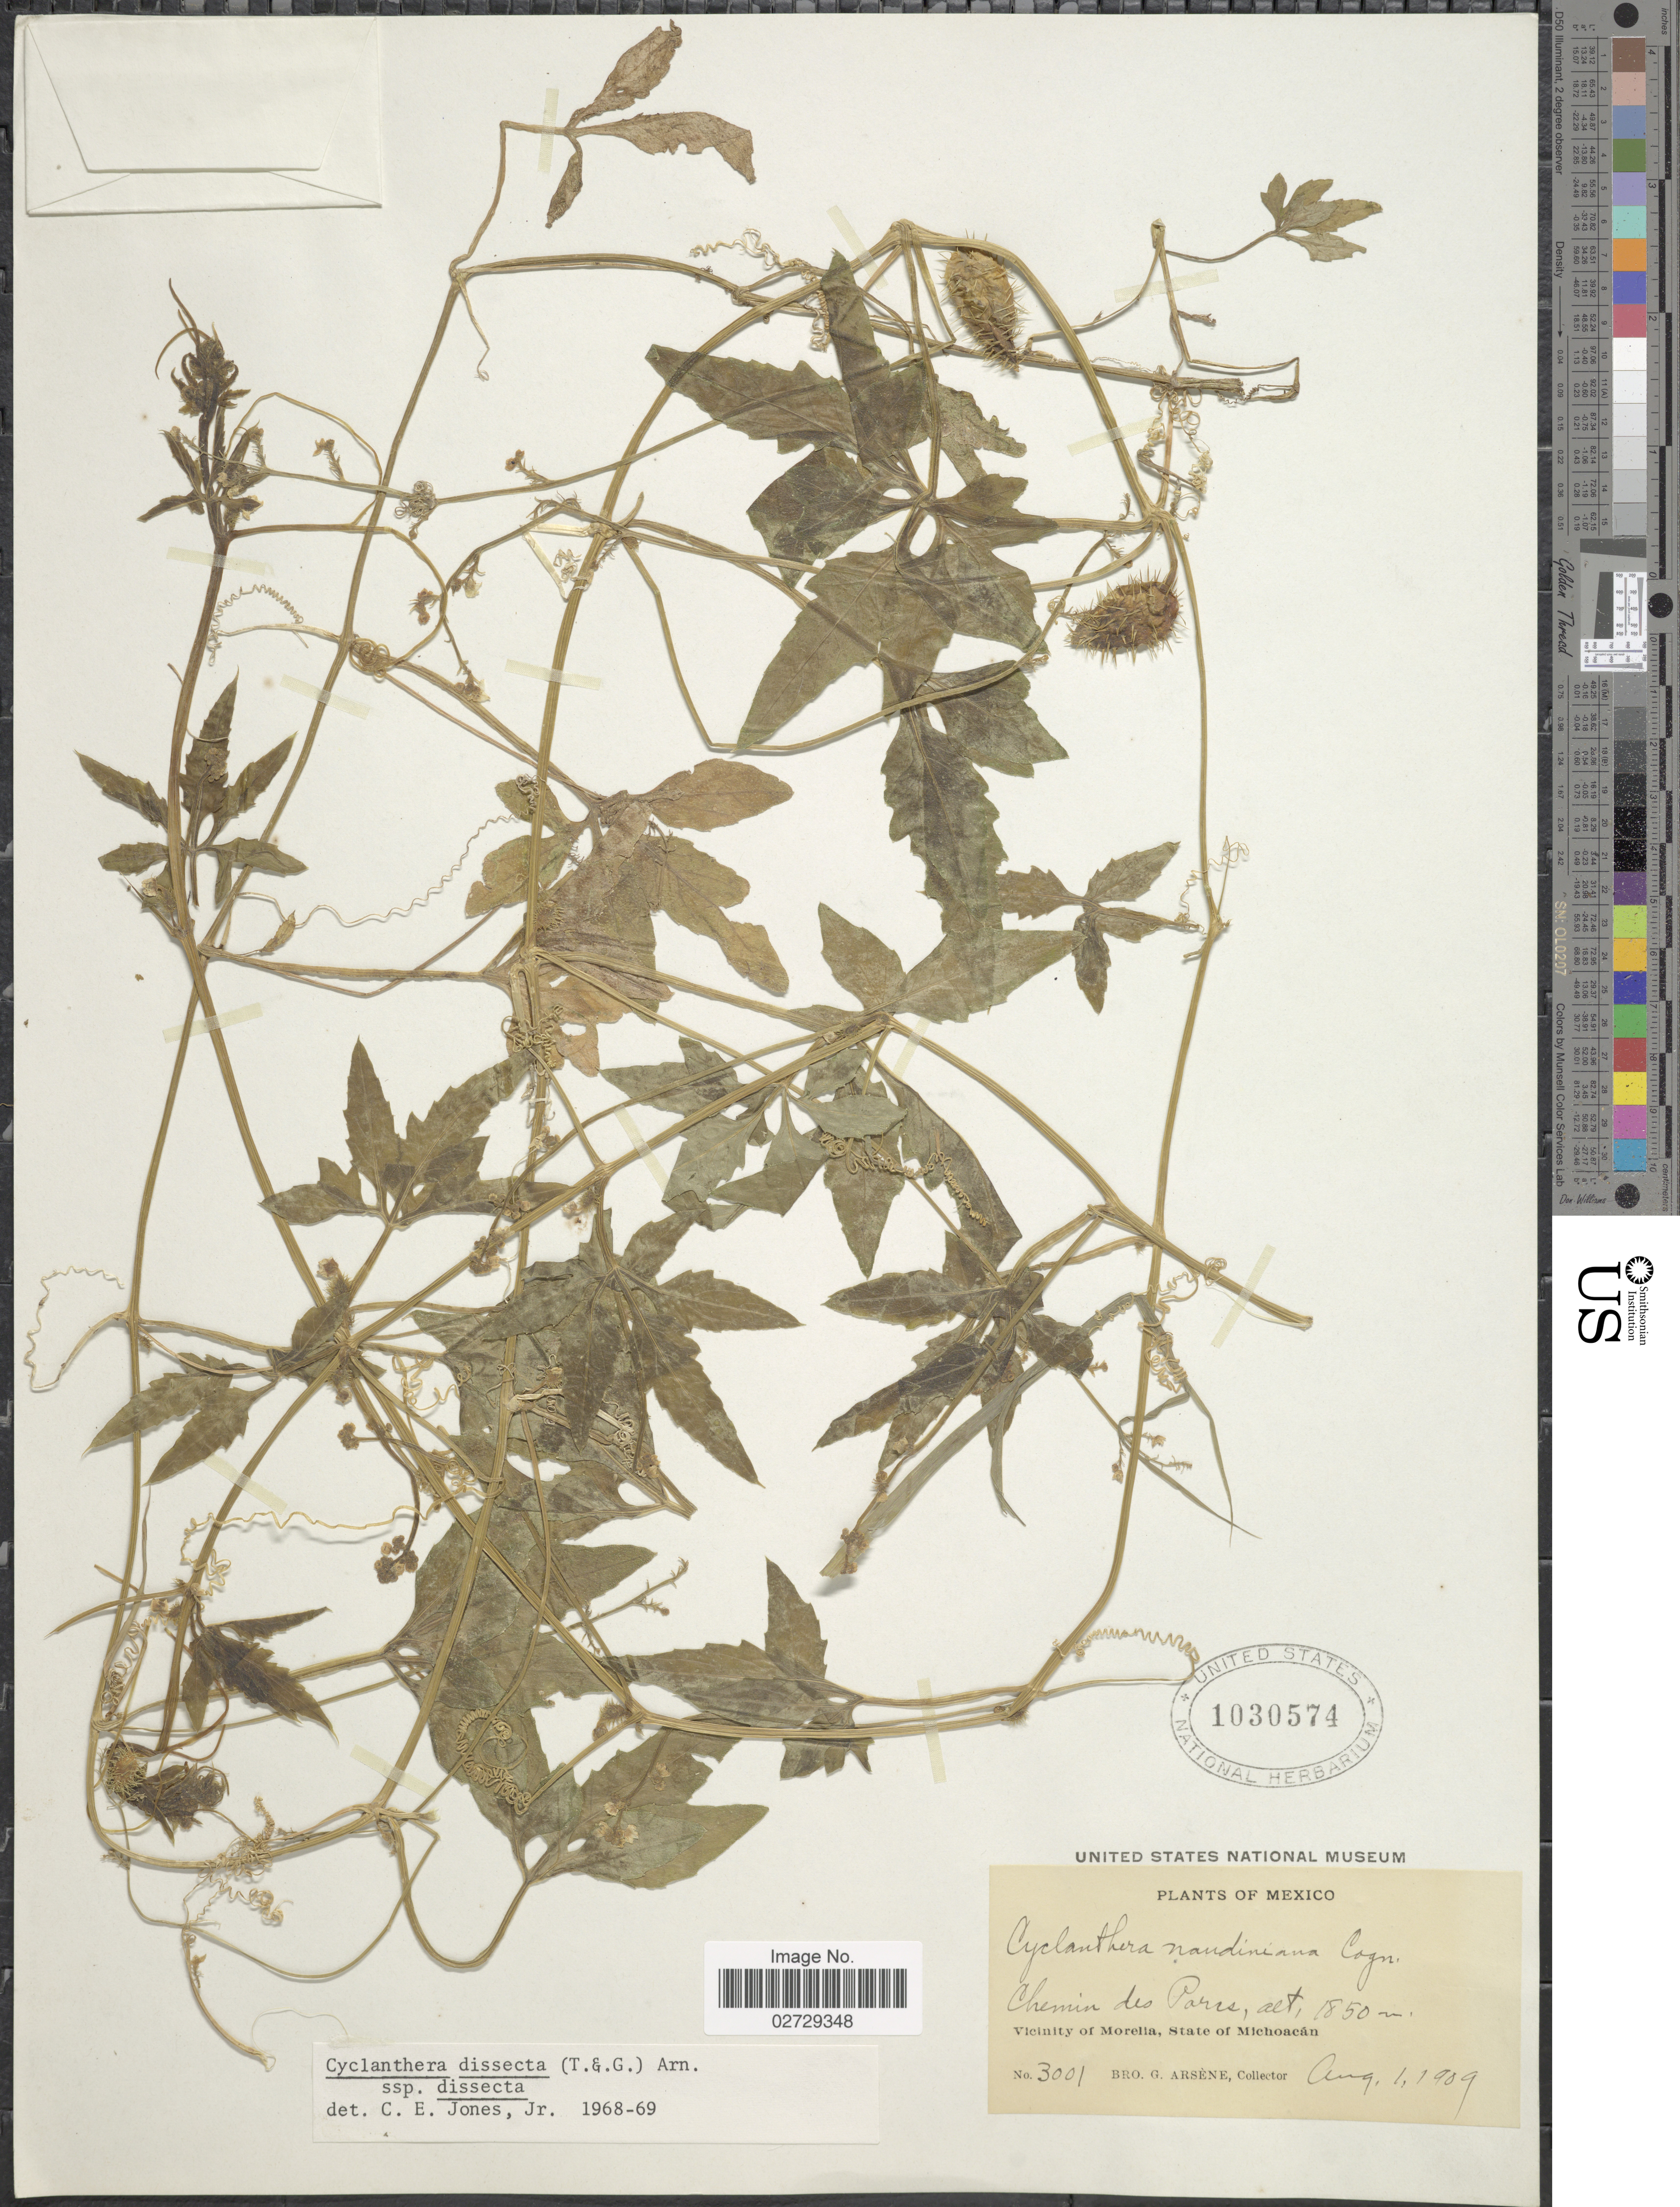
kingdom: Plantae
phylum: Tracheophyta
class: Magnoliopsida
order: Cucurbitales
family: Cucurbitaceae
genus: Cyclanthera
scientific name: Cyclanthera dissecta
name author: (Torr. & A. Gray) Arn.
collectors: Bro. G. Arsène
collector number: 3001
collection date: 1909-08-01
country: Mexico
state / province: Michoacán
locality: Chemin des Parcs. Vicinity of Morelia.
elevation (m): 1850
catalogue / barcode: US 1030574